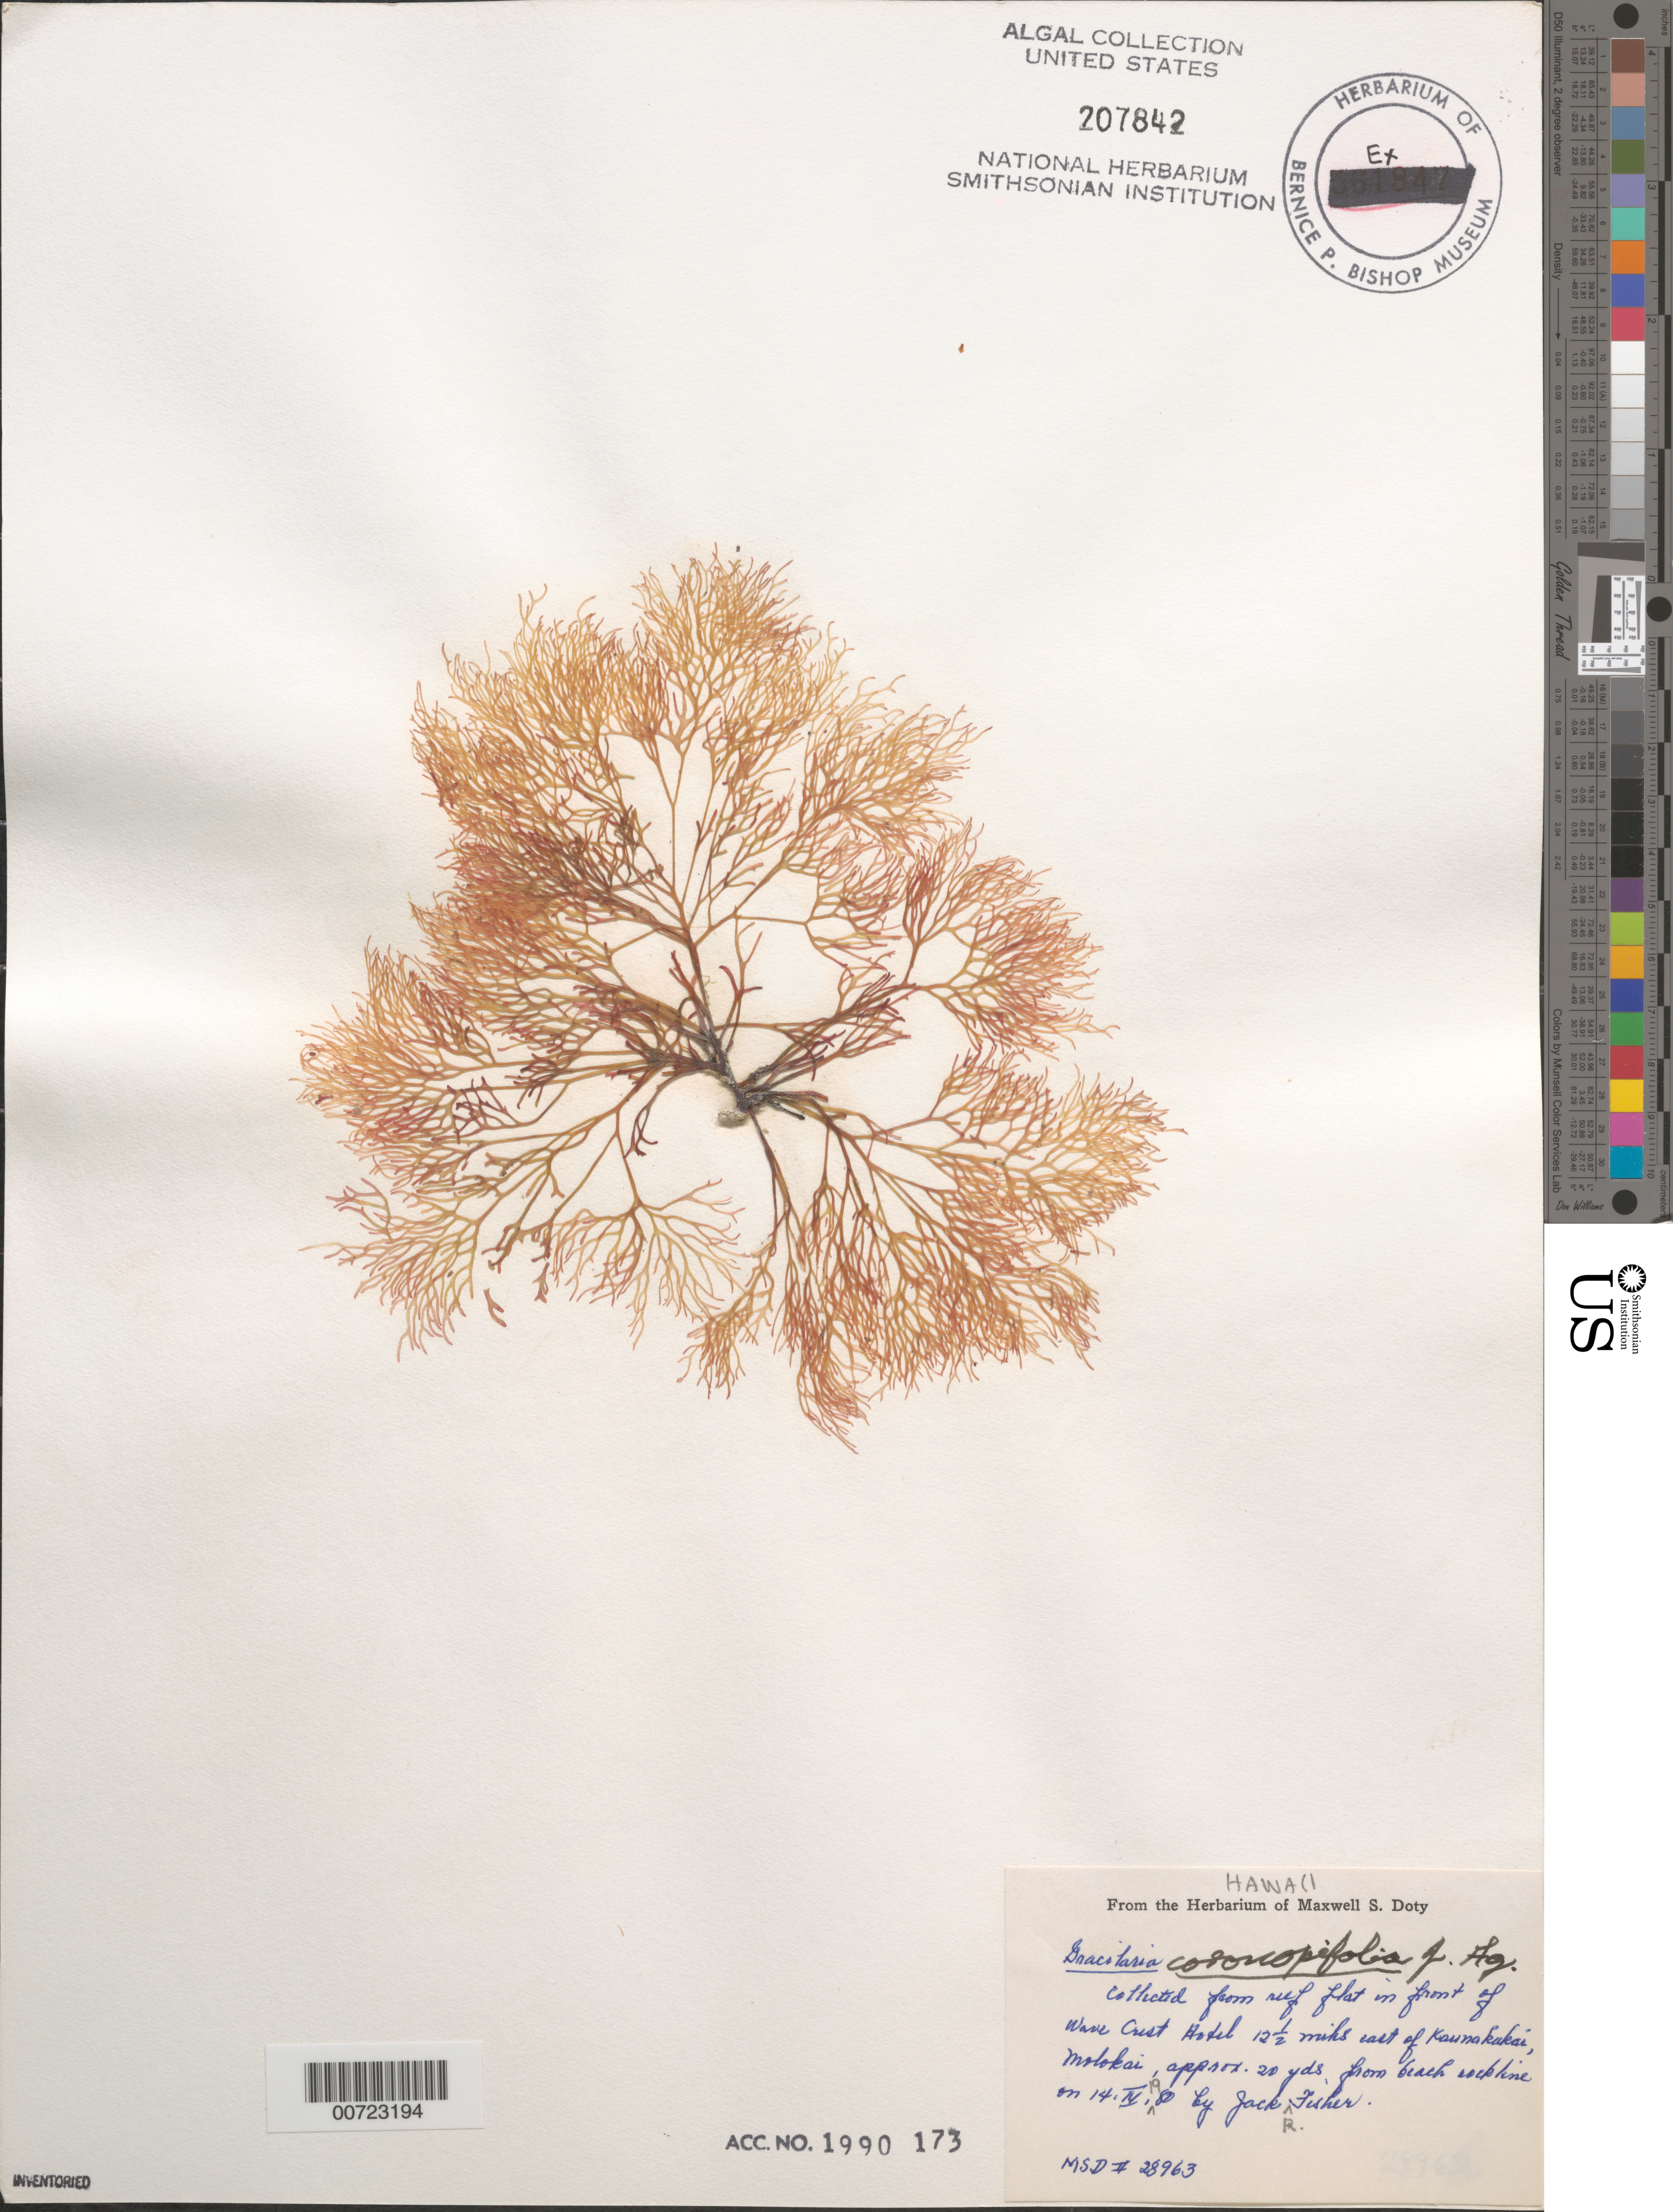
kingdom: Plantae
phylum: Rhodophyta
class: Florideophyceae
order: Gracilariales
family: Gracilariaceae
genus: Gracilaria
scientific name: Gracilaria coronopifolia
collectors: J. Fisher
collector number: MSD 28963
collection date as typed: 14 Apr 1980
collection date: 1980-04-14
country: United States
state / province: Hawaii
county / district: Maui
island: Moloka'i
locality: Reef flat in front of Wave Crest Hotel 12.5 miles east of Kaunakakai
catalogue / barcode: US 207842